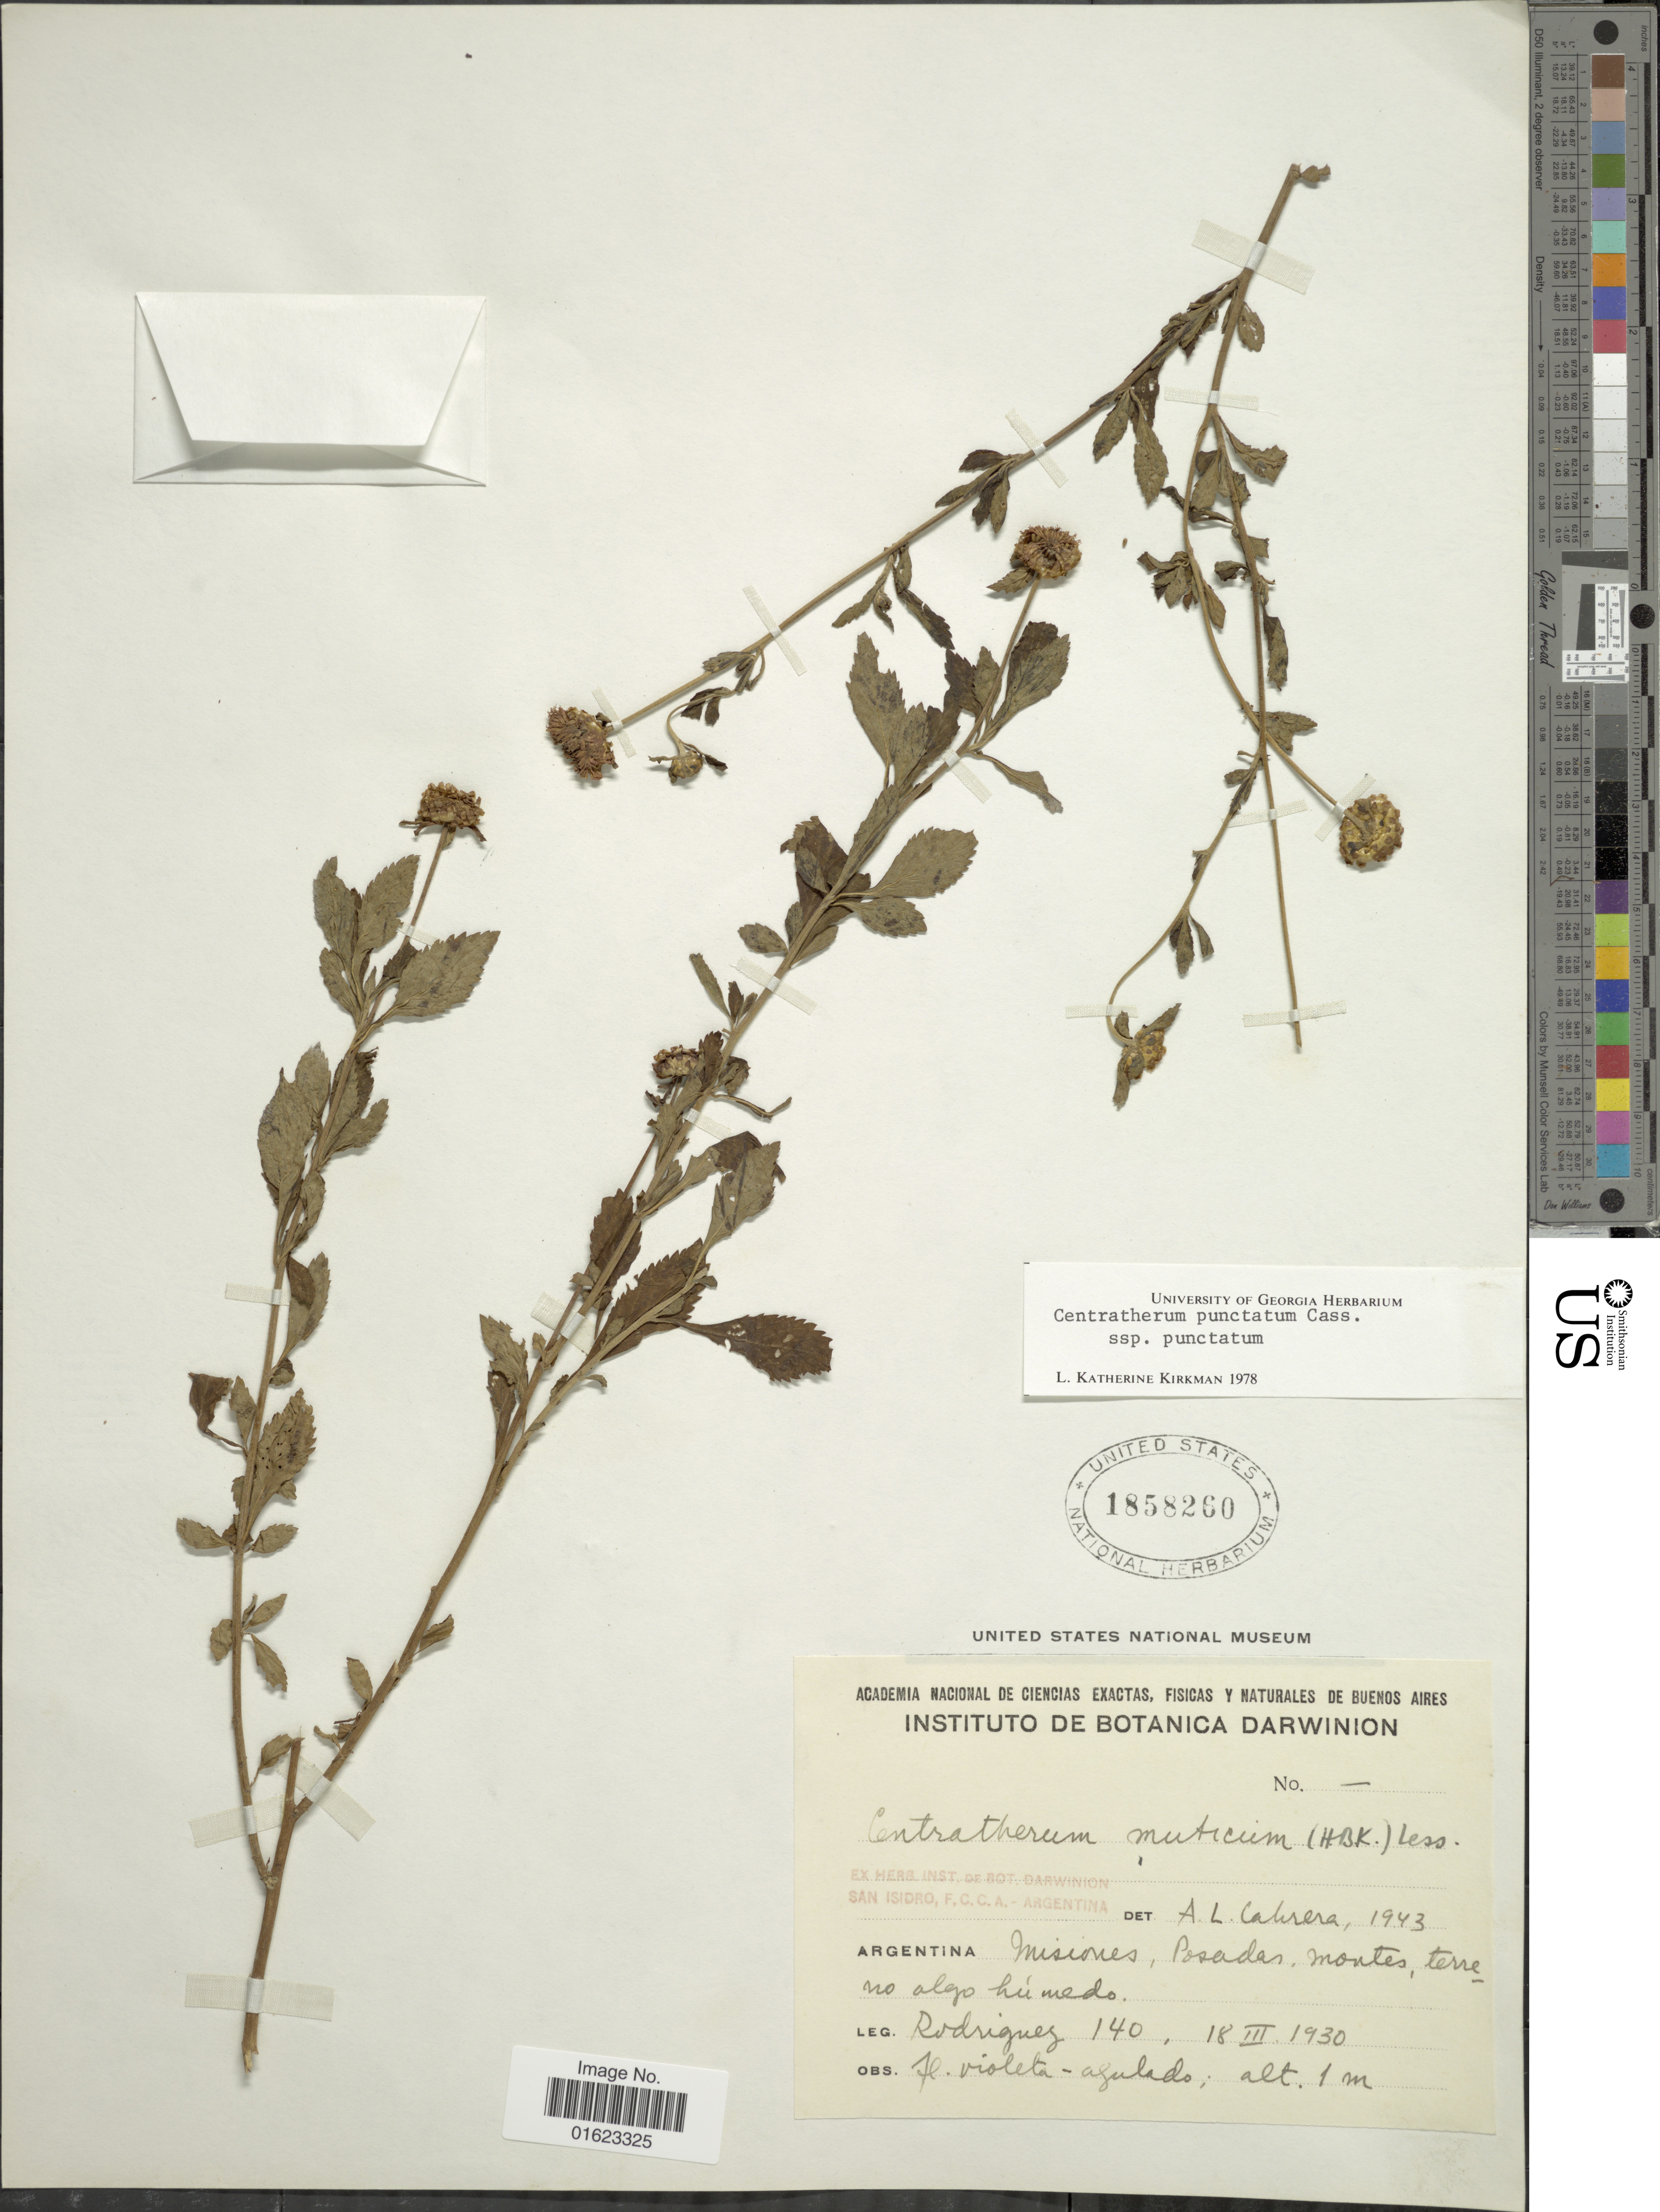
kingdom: Plantae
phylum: Tracheophyta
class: Magnoliopsida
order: Asterales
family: Asteraceae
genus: Centratherum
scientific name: Centratherum punctatum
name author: Cass.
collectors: Rodriguez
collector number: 140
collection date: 1930-03-18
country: Argentina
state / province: Misiones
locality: Argentina, Misiones, Posades, montes, terreno algo humedo.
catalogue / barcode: US 1858260